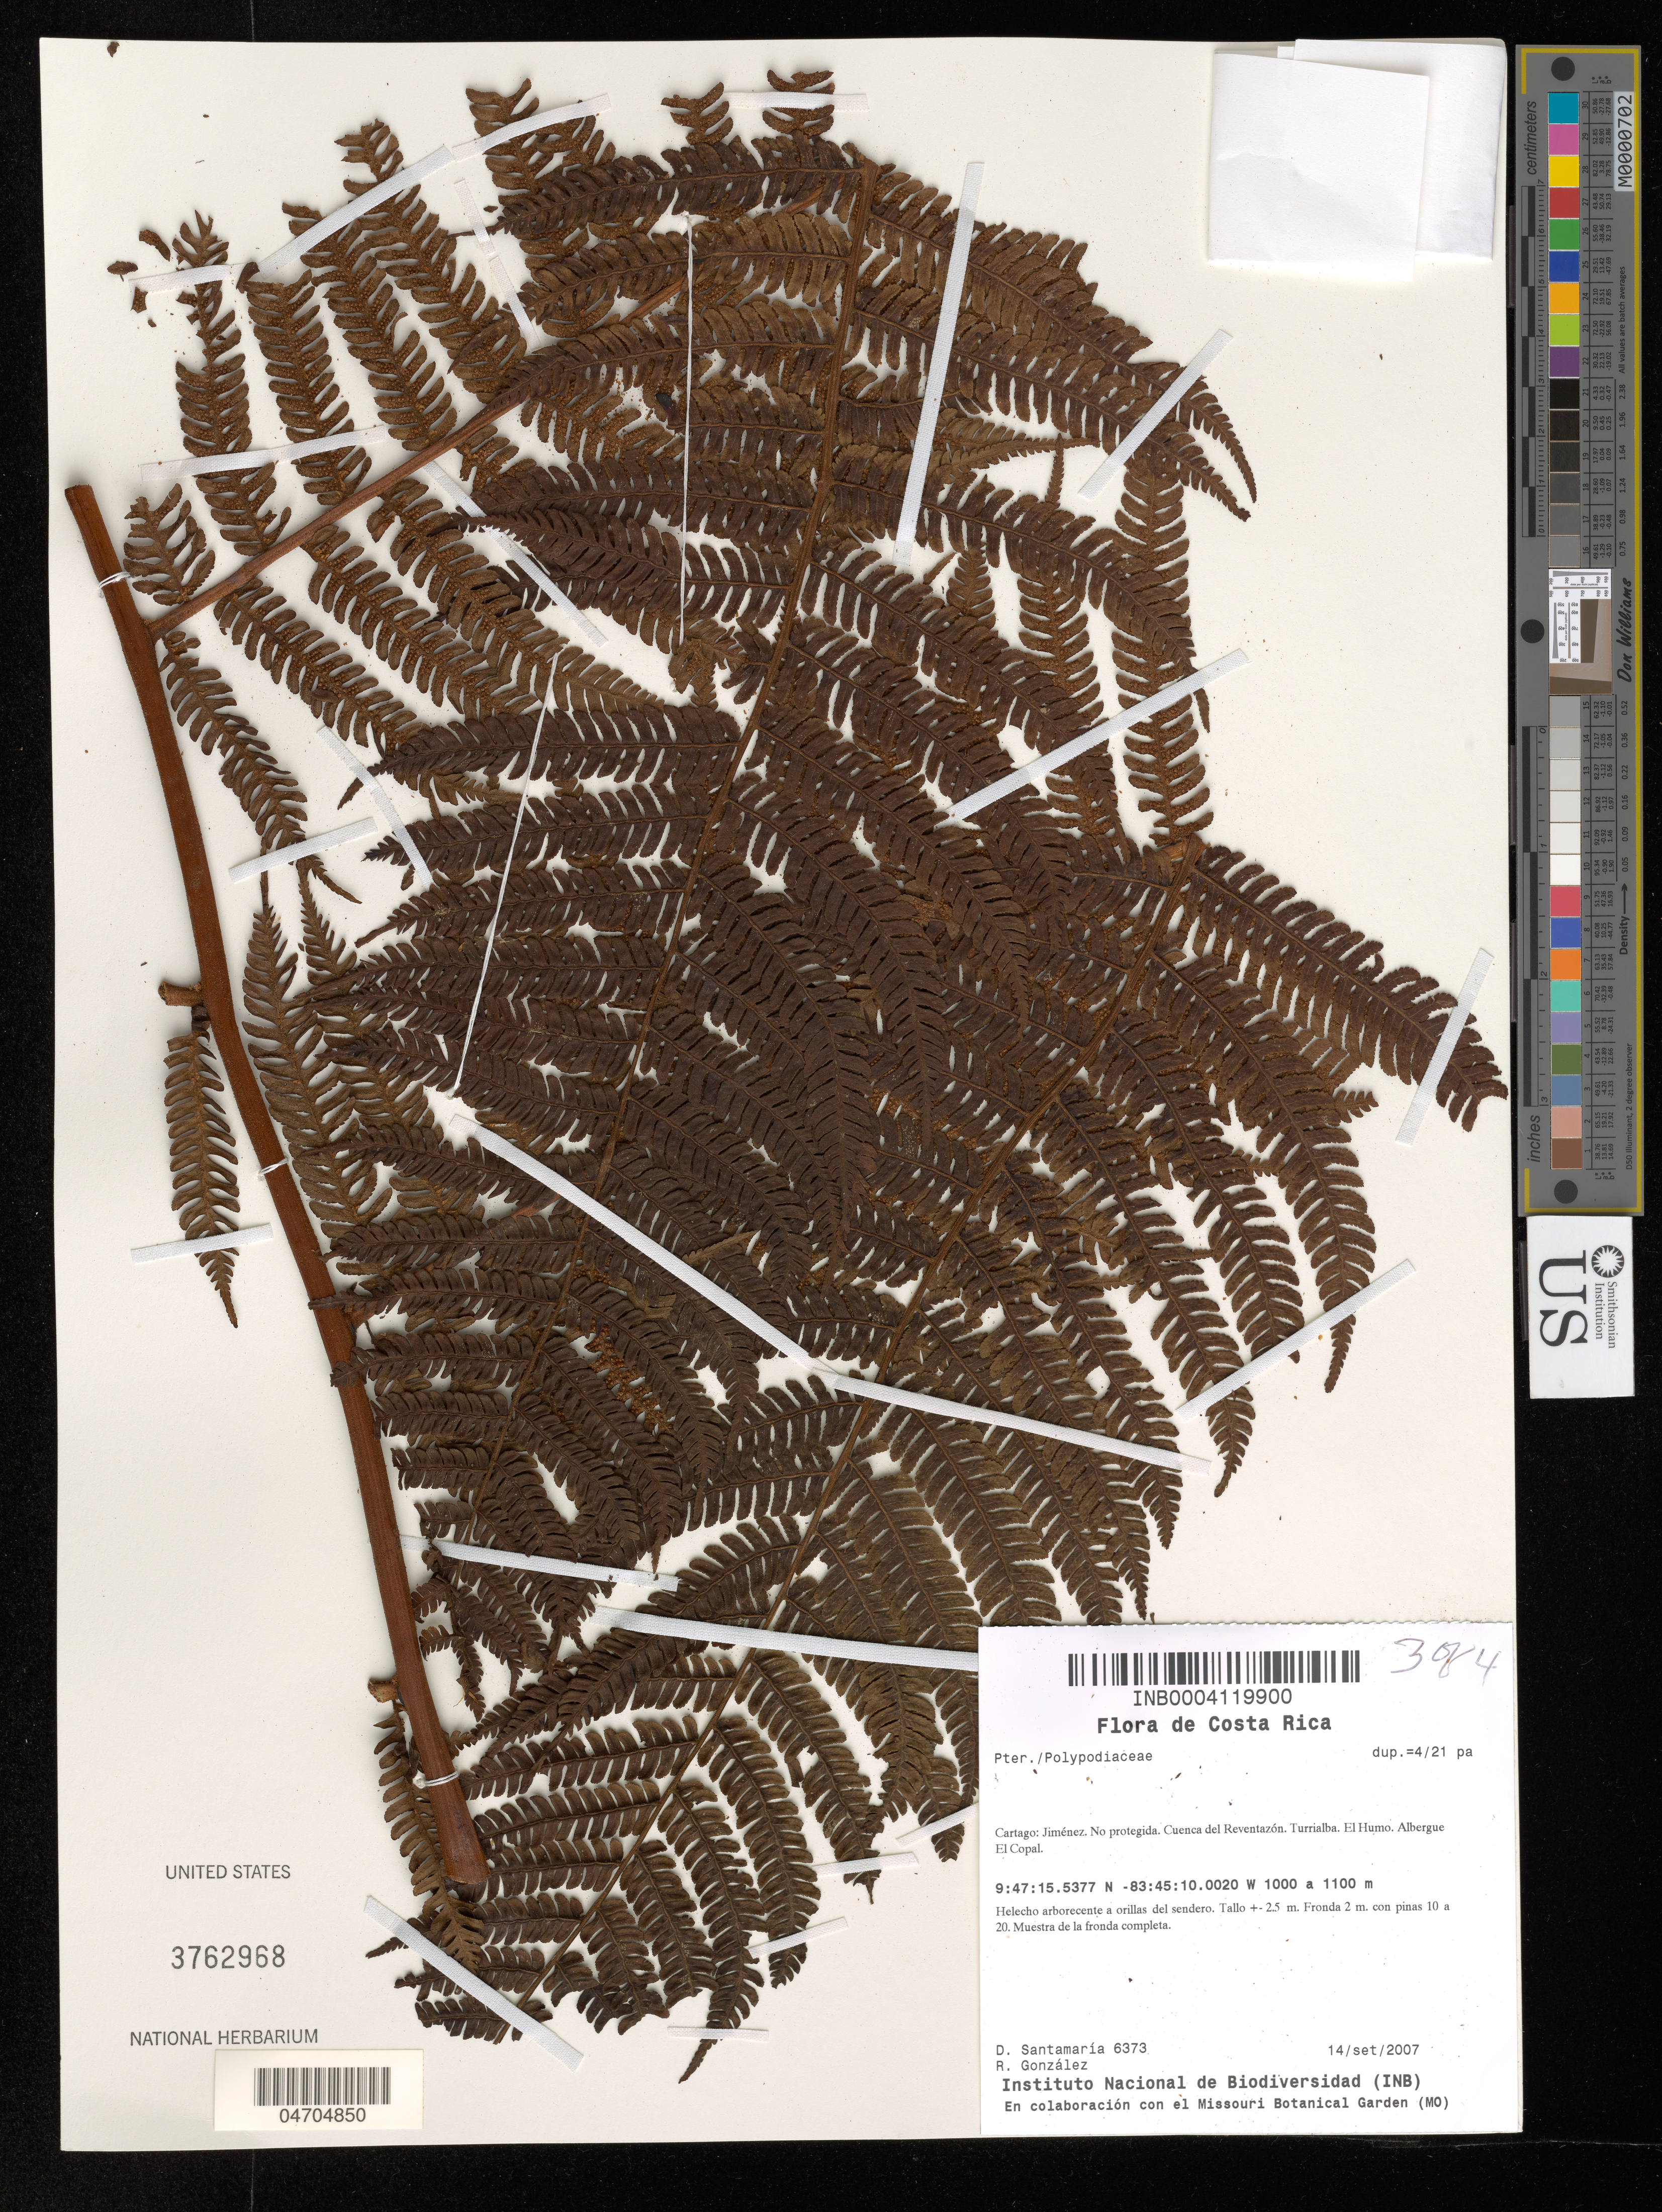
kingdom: Plantae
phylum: Tracheophyta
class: Polypodiopsida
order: Polypodiales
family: Polypodiaceae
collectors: D. Santamaria & R. González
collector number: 6373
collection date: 2007-09-14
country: Costa Rica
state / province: Cartago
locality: Jiménez. No protegida. Cuenca del Reventazón. Turrialba. El Humo. Albergue El Copal.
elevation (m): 1000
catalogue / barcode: US 3762968